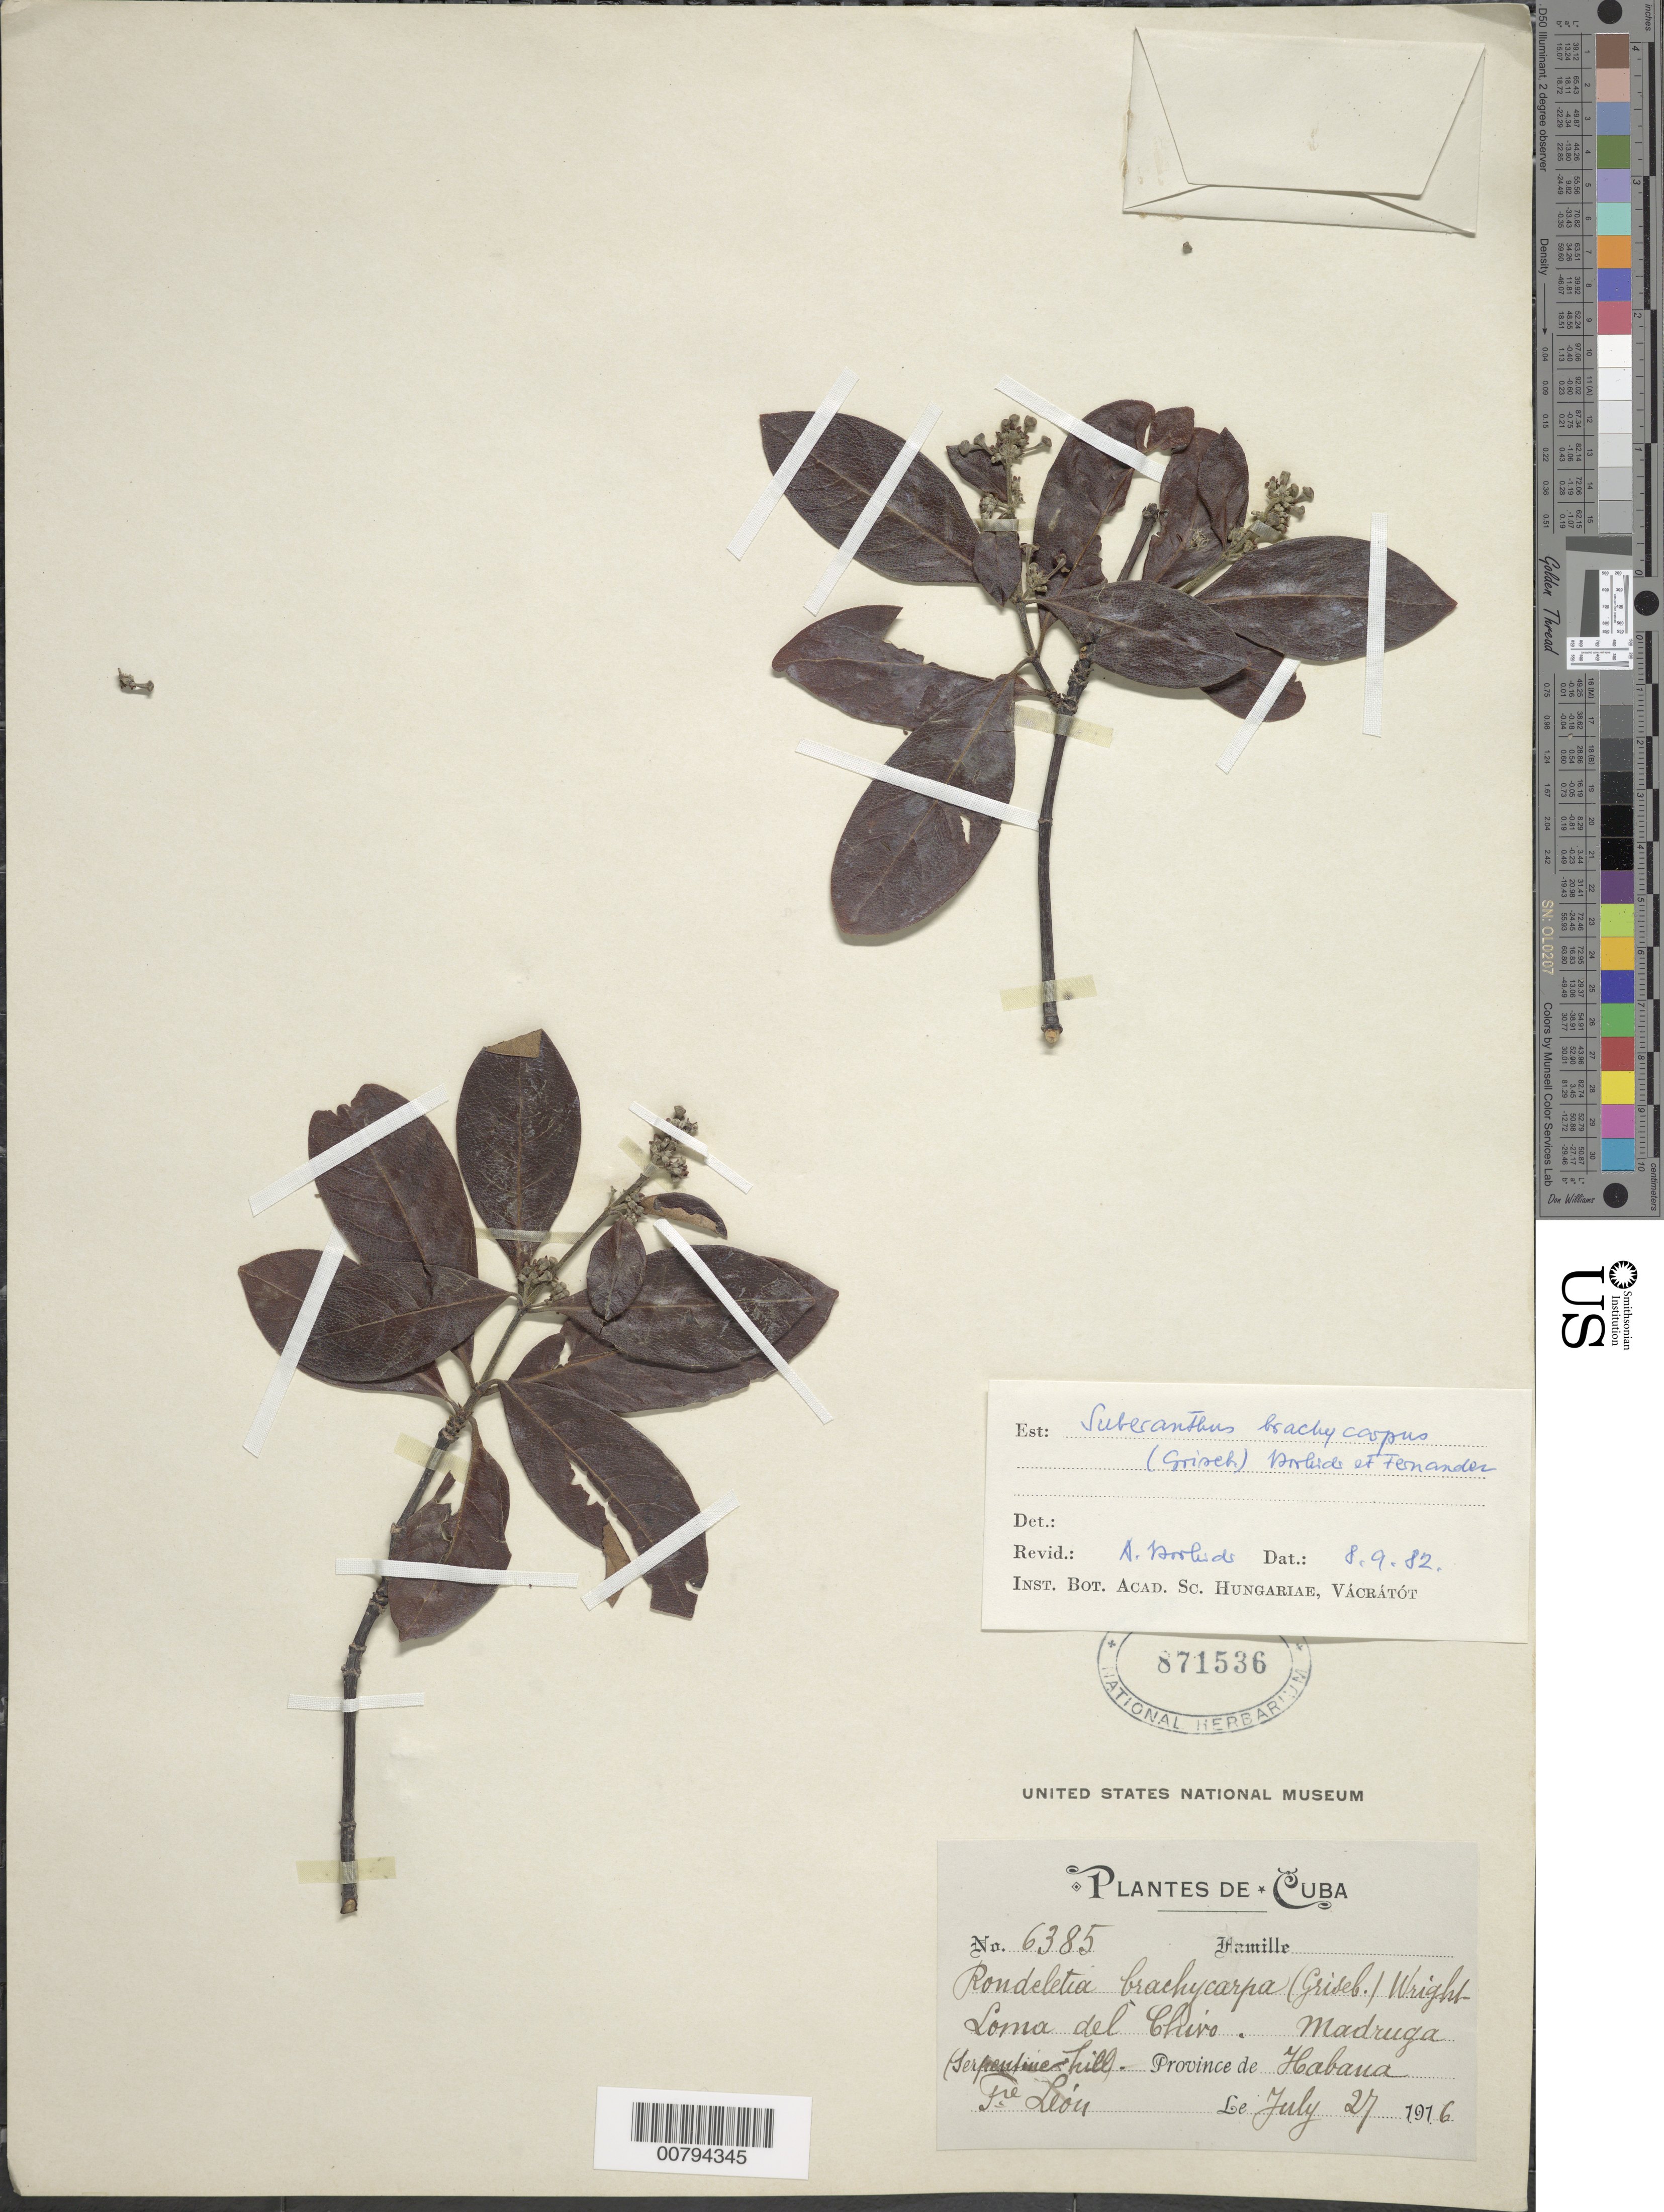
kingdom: Plantae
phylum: Tracheophyta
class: Magnoliopsida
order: Gentianales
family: Rubiaceae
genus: Suberanthus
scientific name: Suberanthus brachycarpus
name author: (Griseb.) Borhidi & Fernández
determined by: Borhidi, Attila L.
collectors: Bro. León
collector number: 6385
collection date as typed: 27 Jul 1976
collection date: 1976-07-27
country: Cuba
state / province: La Habana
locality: Loma del Chiro. Madruga.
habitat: Serpentine hill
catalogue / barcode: US 871536